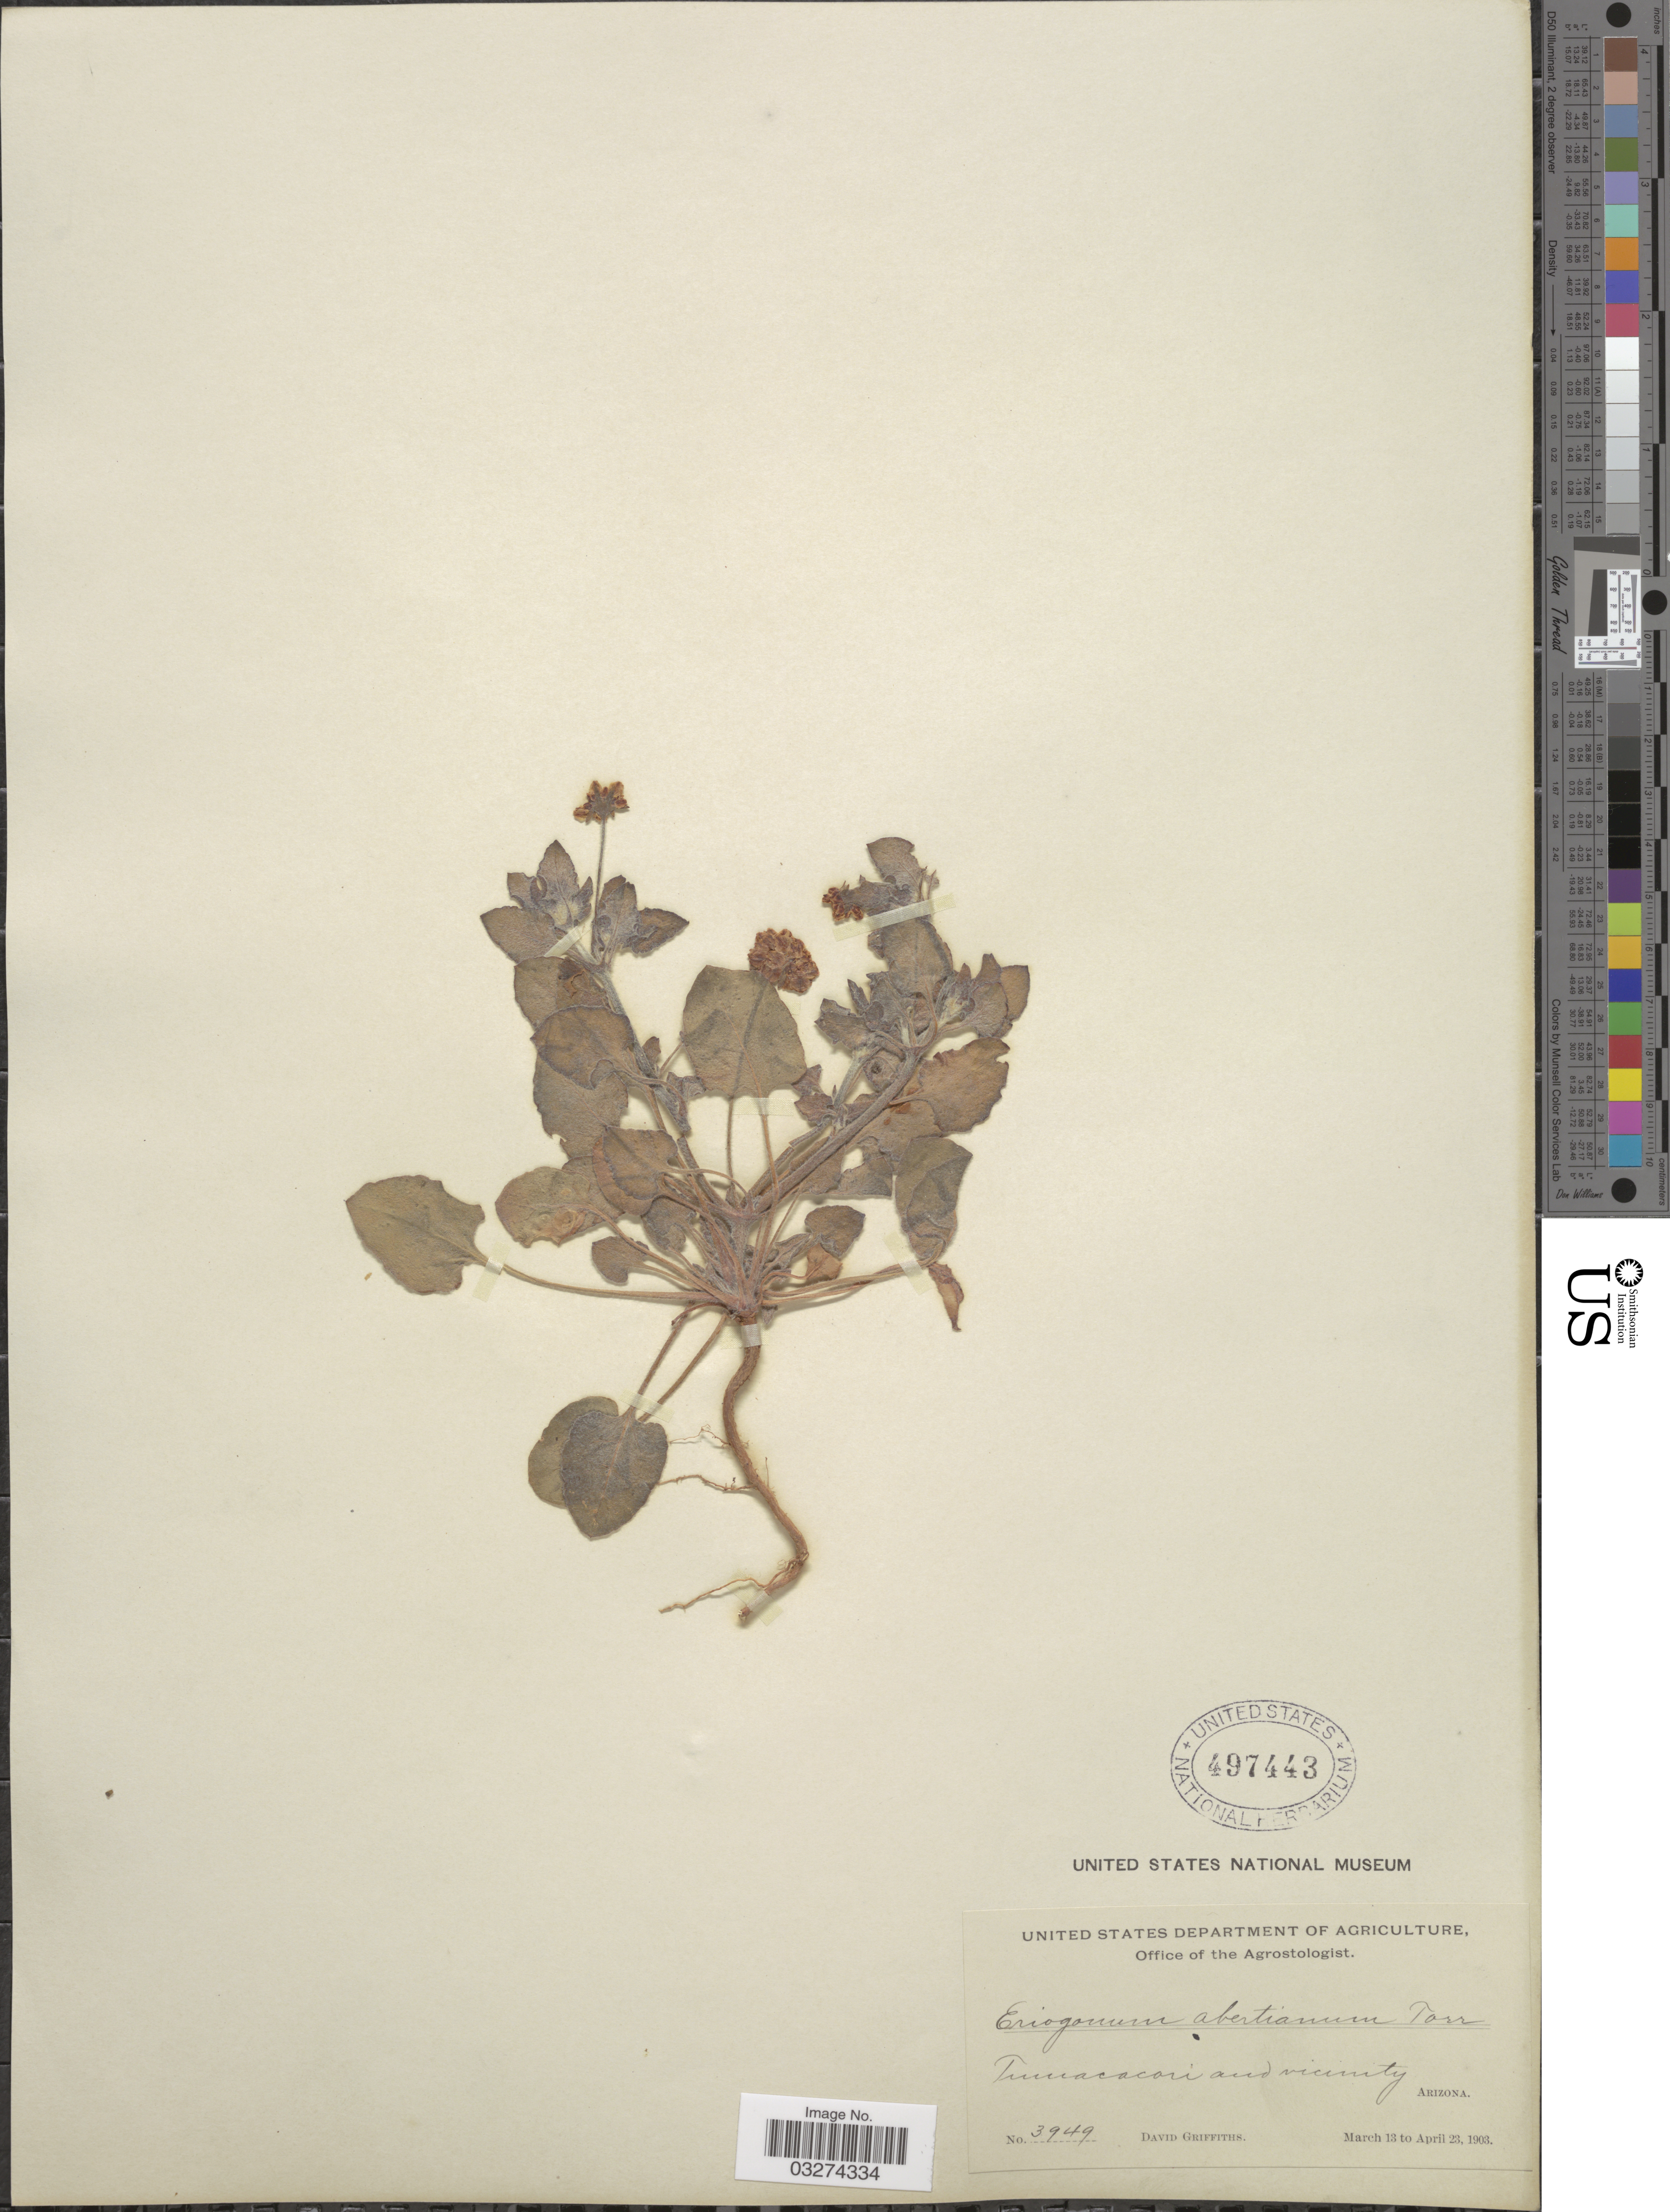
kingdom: Plantae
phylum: Tracheophyta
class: Magnoliopsida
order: Caryophyllales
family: Polygonaceae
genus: Eriogonum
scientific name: Eriogonum abertianum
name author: Torr.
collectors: D. Griffiths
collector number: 3949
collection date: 1903-03-13/1903-04-23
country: United States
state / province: Arizona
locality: Tumacacori and vicinity.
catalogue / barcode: US 497443